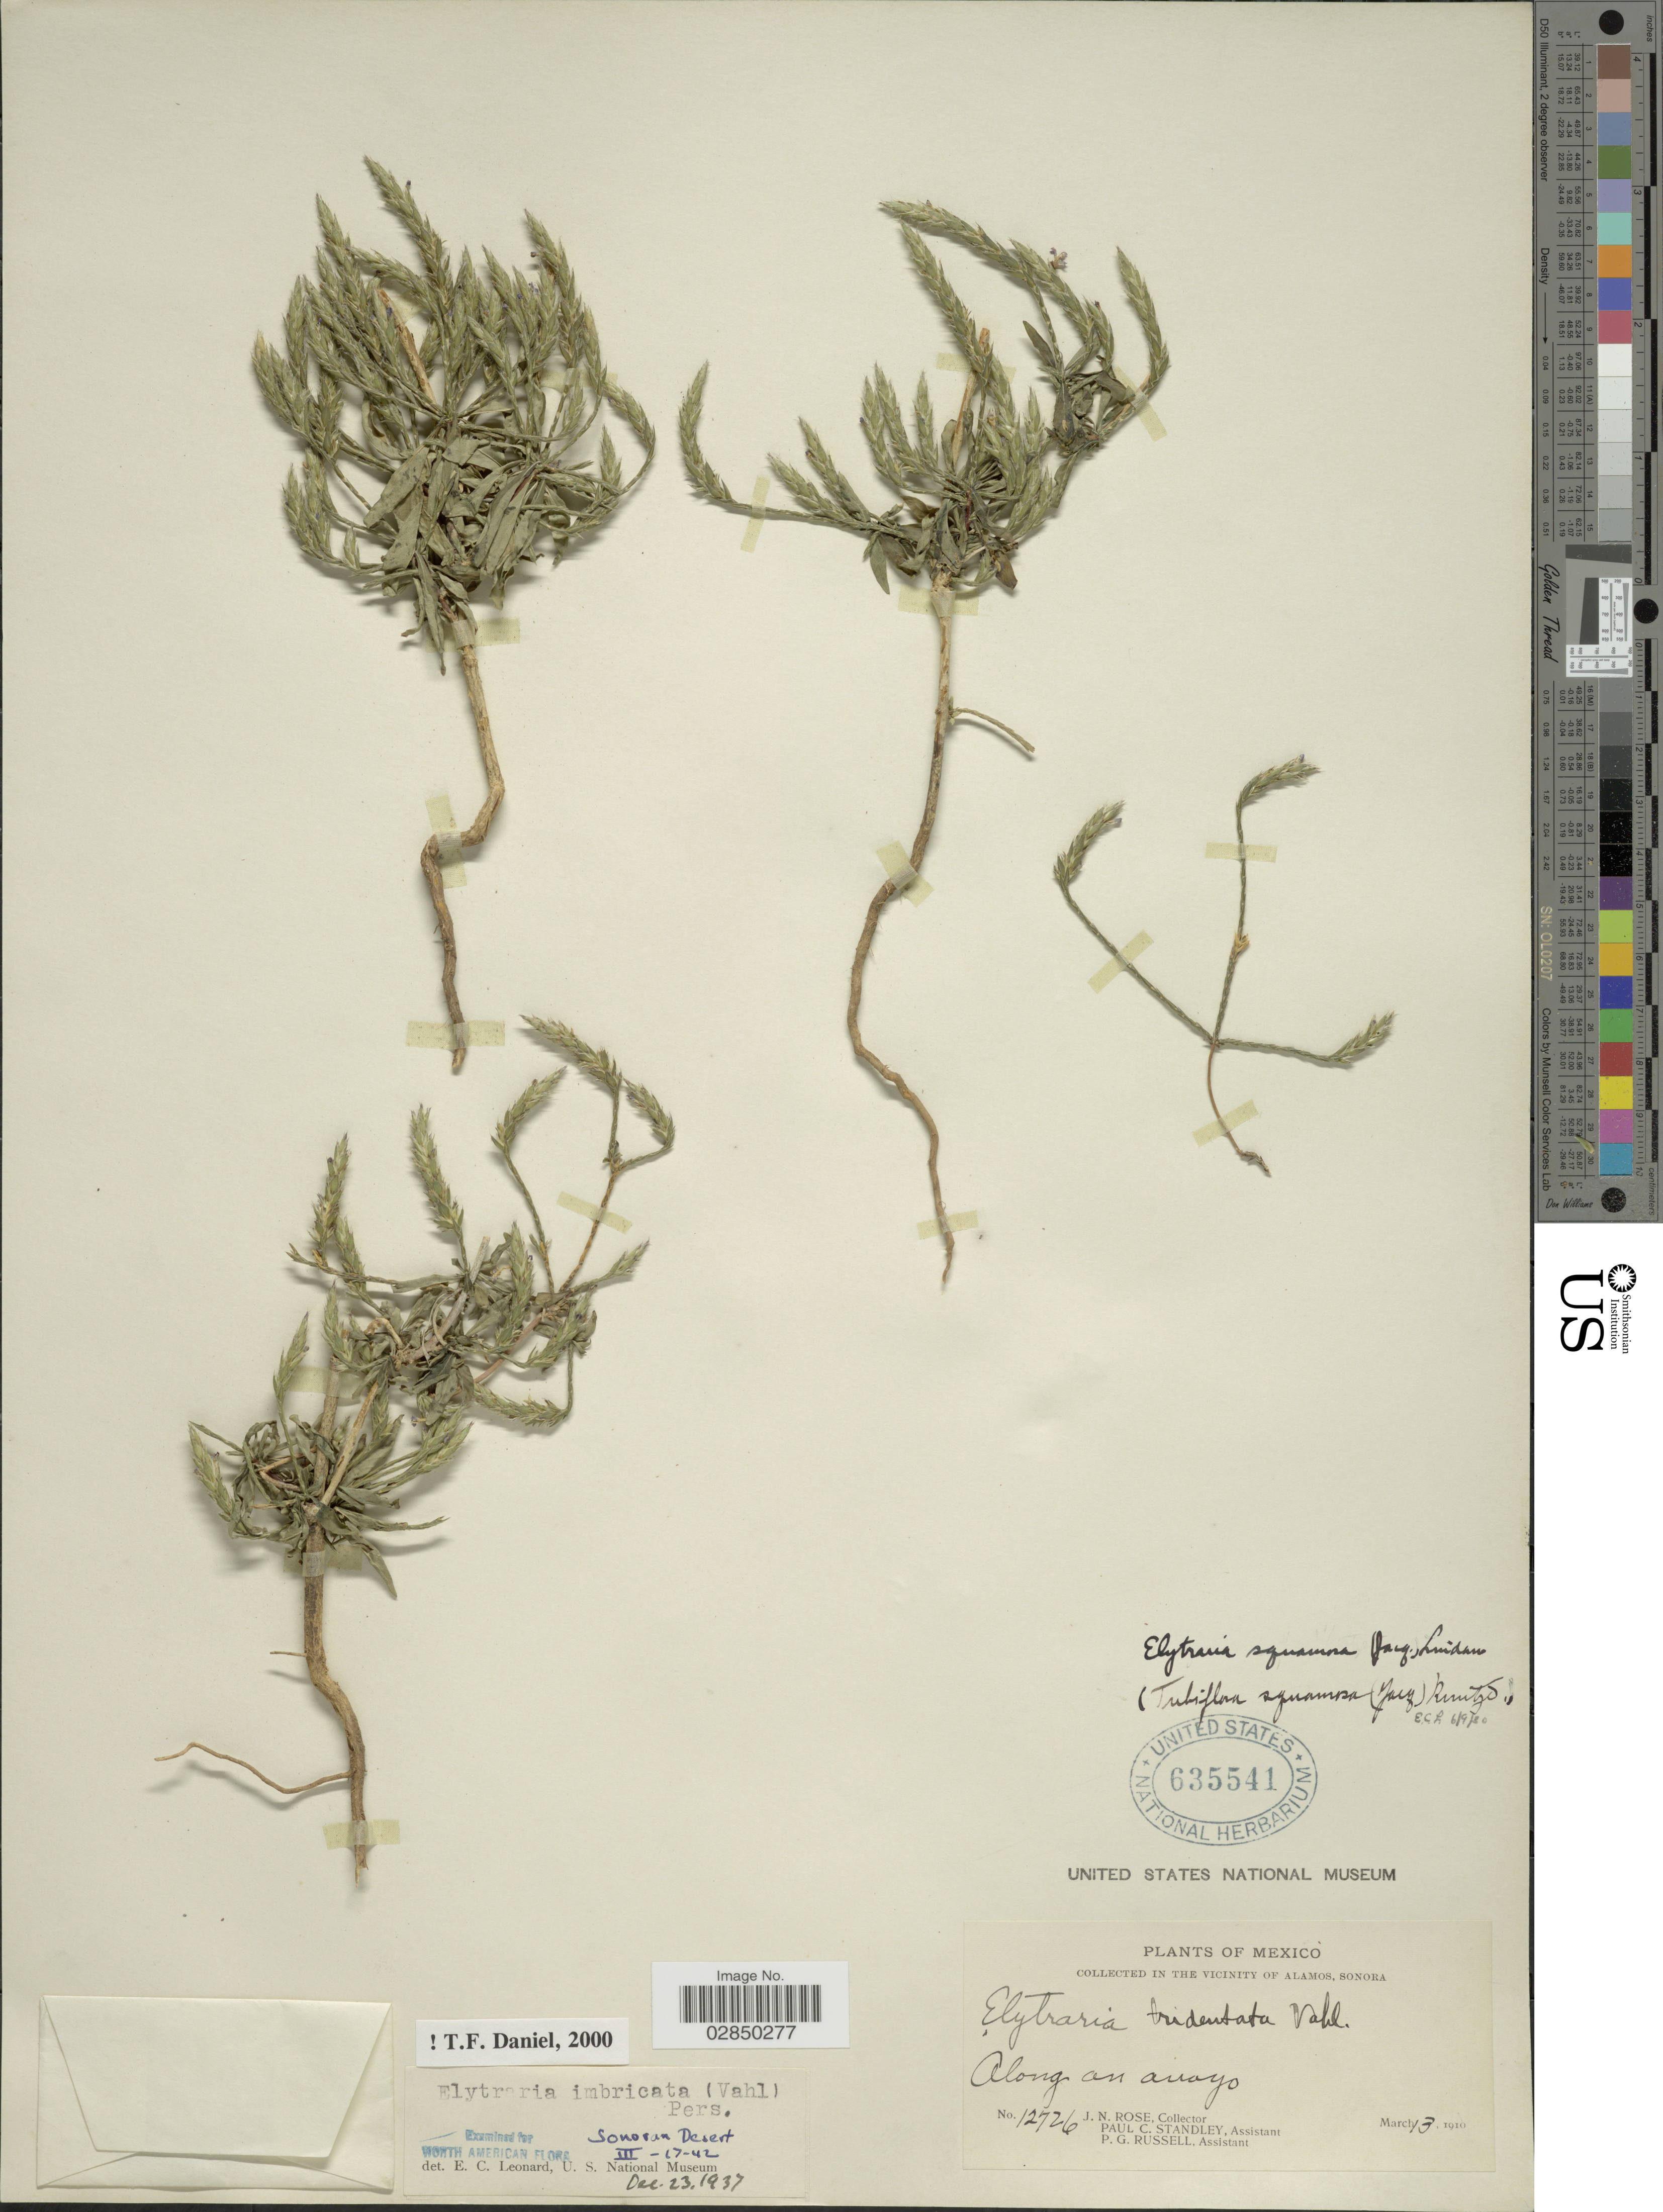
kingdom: Plantae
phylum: Tracheophyta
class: Magnoliopsida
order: Lamiales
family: Acanthaceae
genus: Elytraria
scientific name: Elytraria imbricata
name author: (Vahl) Pers.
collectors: J. N. Rose, P. C. Standley & P. G. Russell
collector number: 12726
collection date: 1910-03-13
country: Mexico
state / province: Sonora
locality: Vicinity of Alamos. Along on arroyo.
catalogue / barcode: US 635541